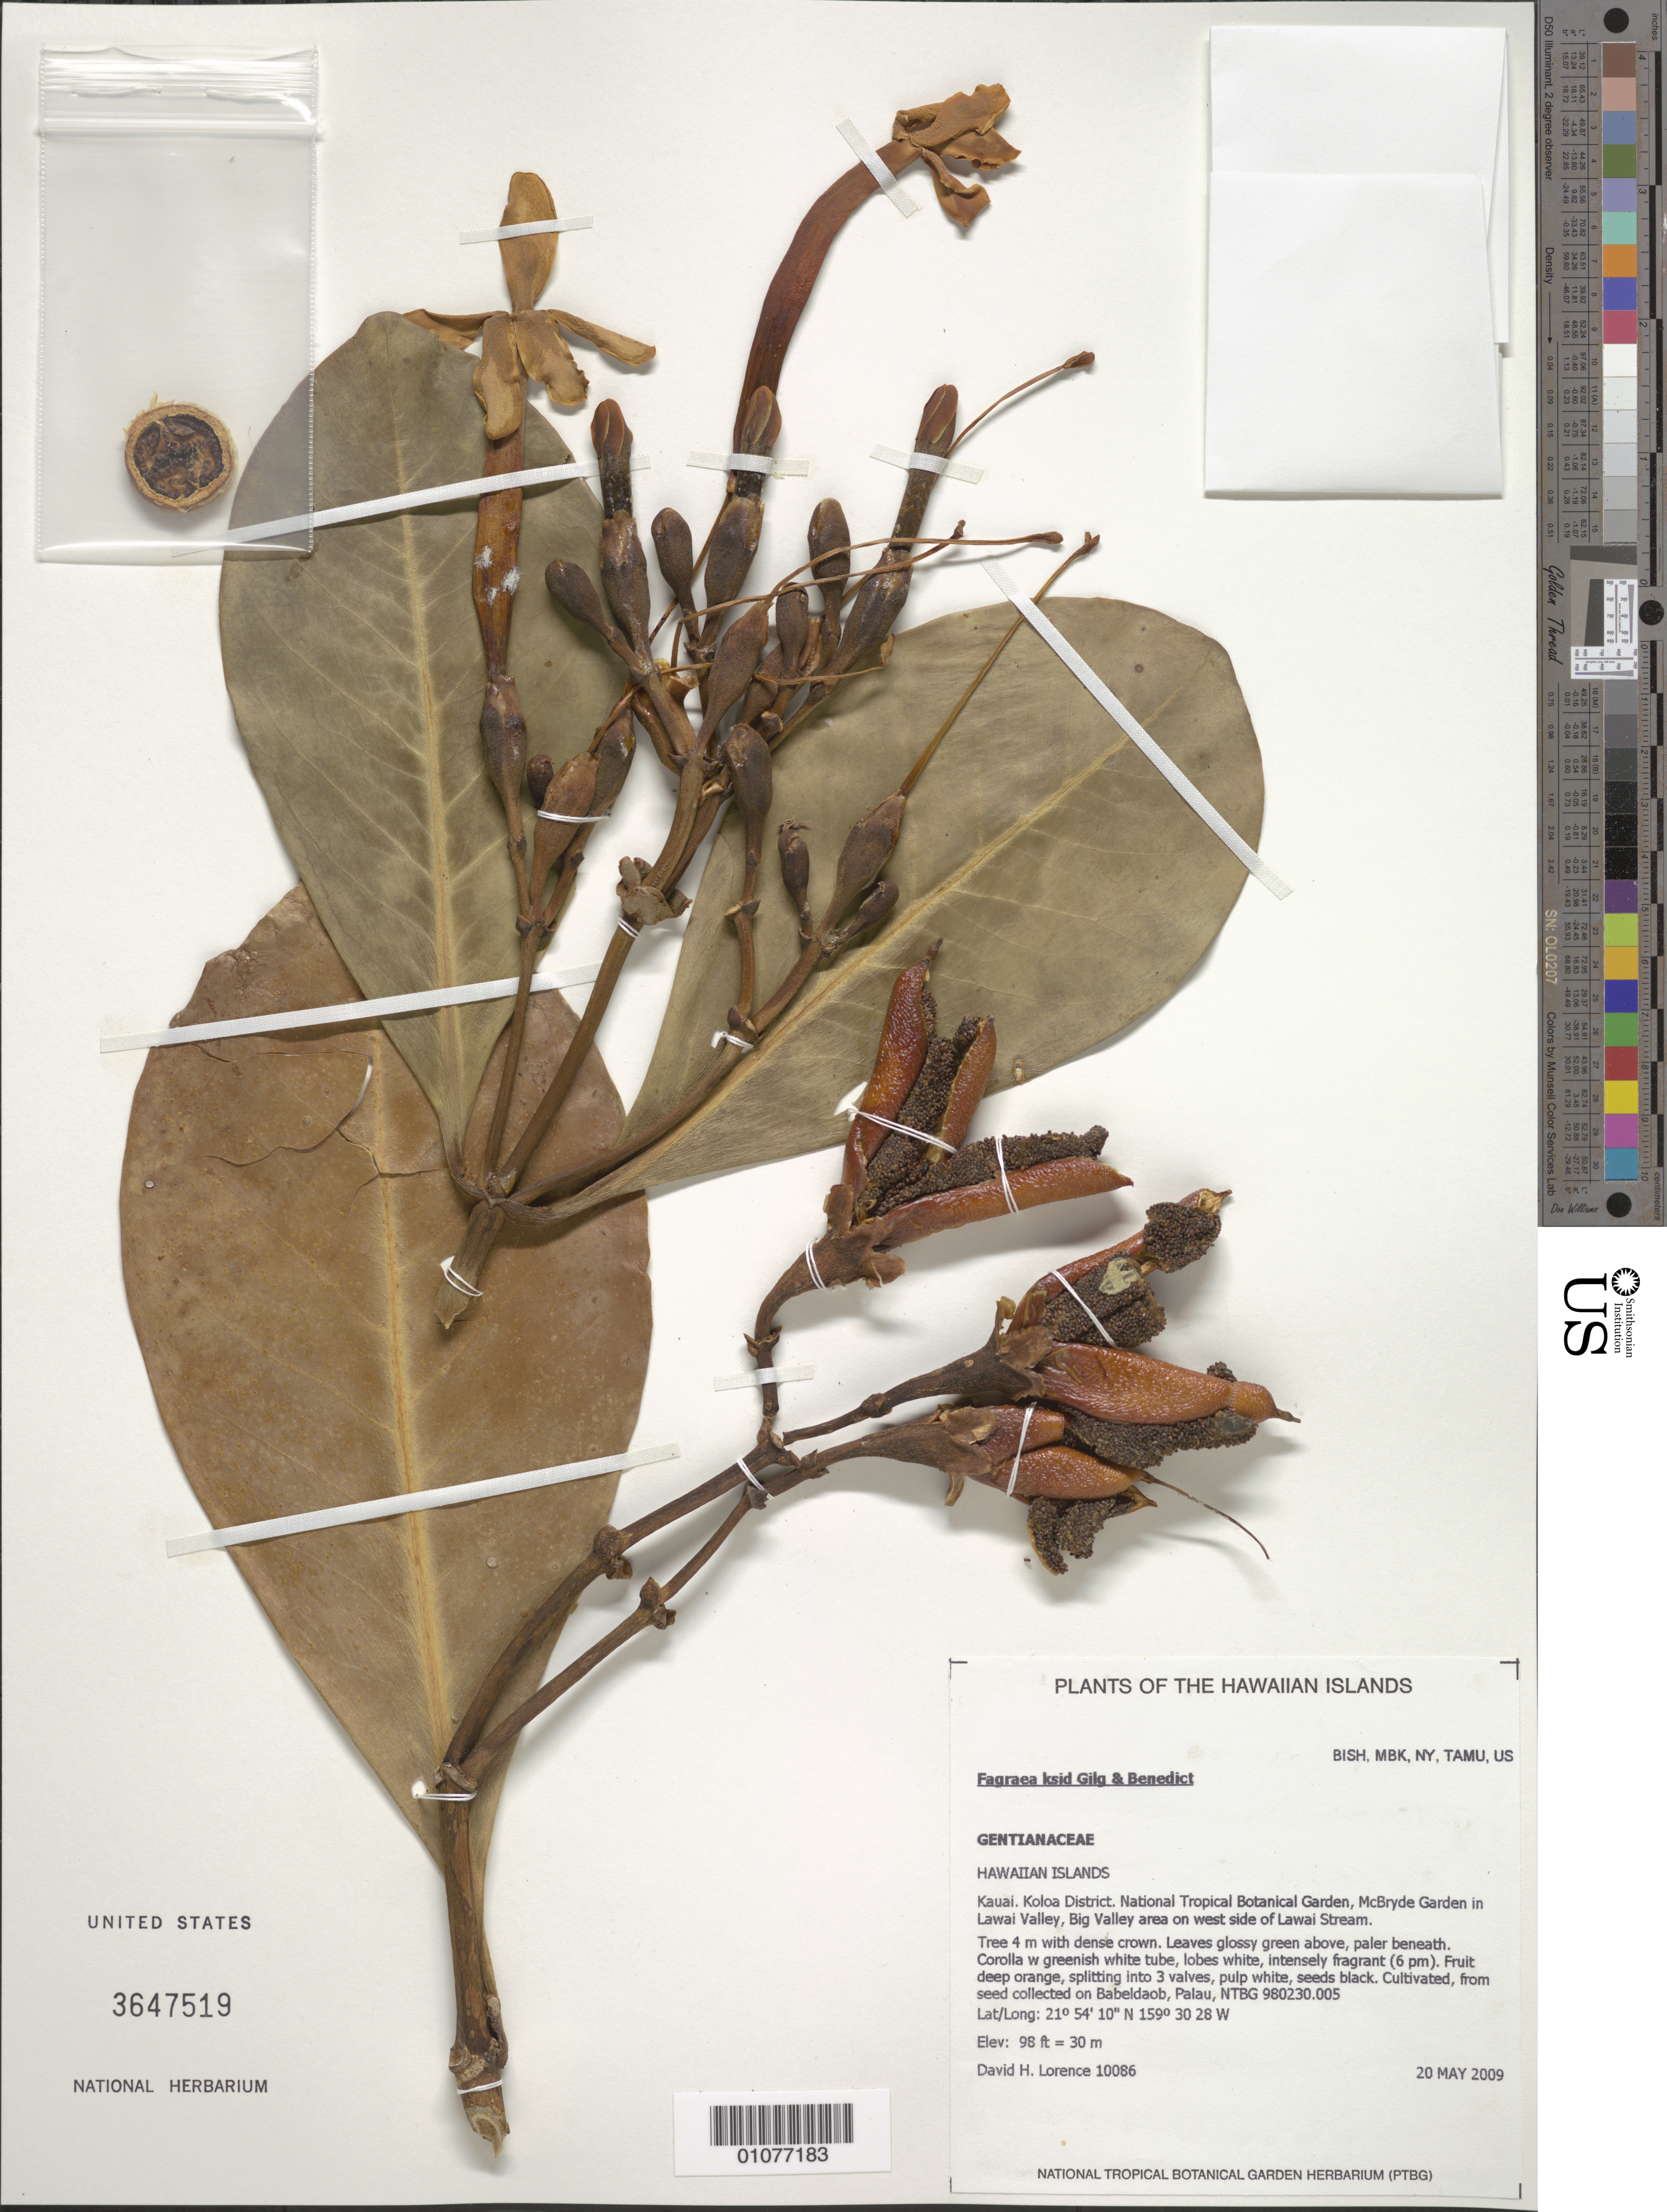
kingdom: Plantae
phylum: Tracheophyta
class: Magnoliopsida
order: Gentianales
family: Gentianaceae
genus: Fagraea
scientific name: Fagraea berteroana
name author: A. Gray ex Benth.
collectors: D. Lorence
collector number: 10086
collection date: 2009-05-20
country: United States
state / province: Hawaii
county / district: Kauai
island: Kaua'i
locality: National Tropical Botanical Garden, Lawai Valley, McBryde Garden, Big Calley area on W side of Lawai Stream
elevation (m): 30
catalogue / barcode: US 3647519